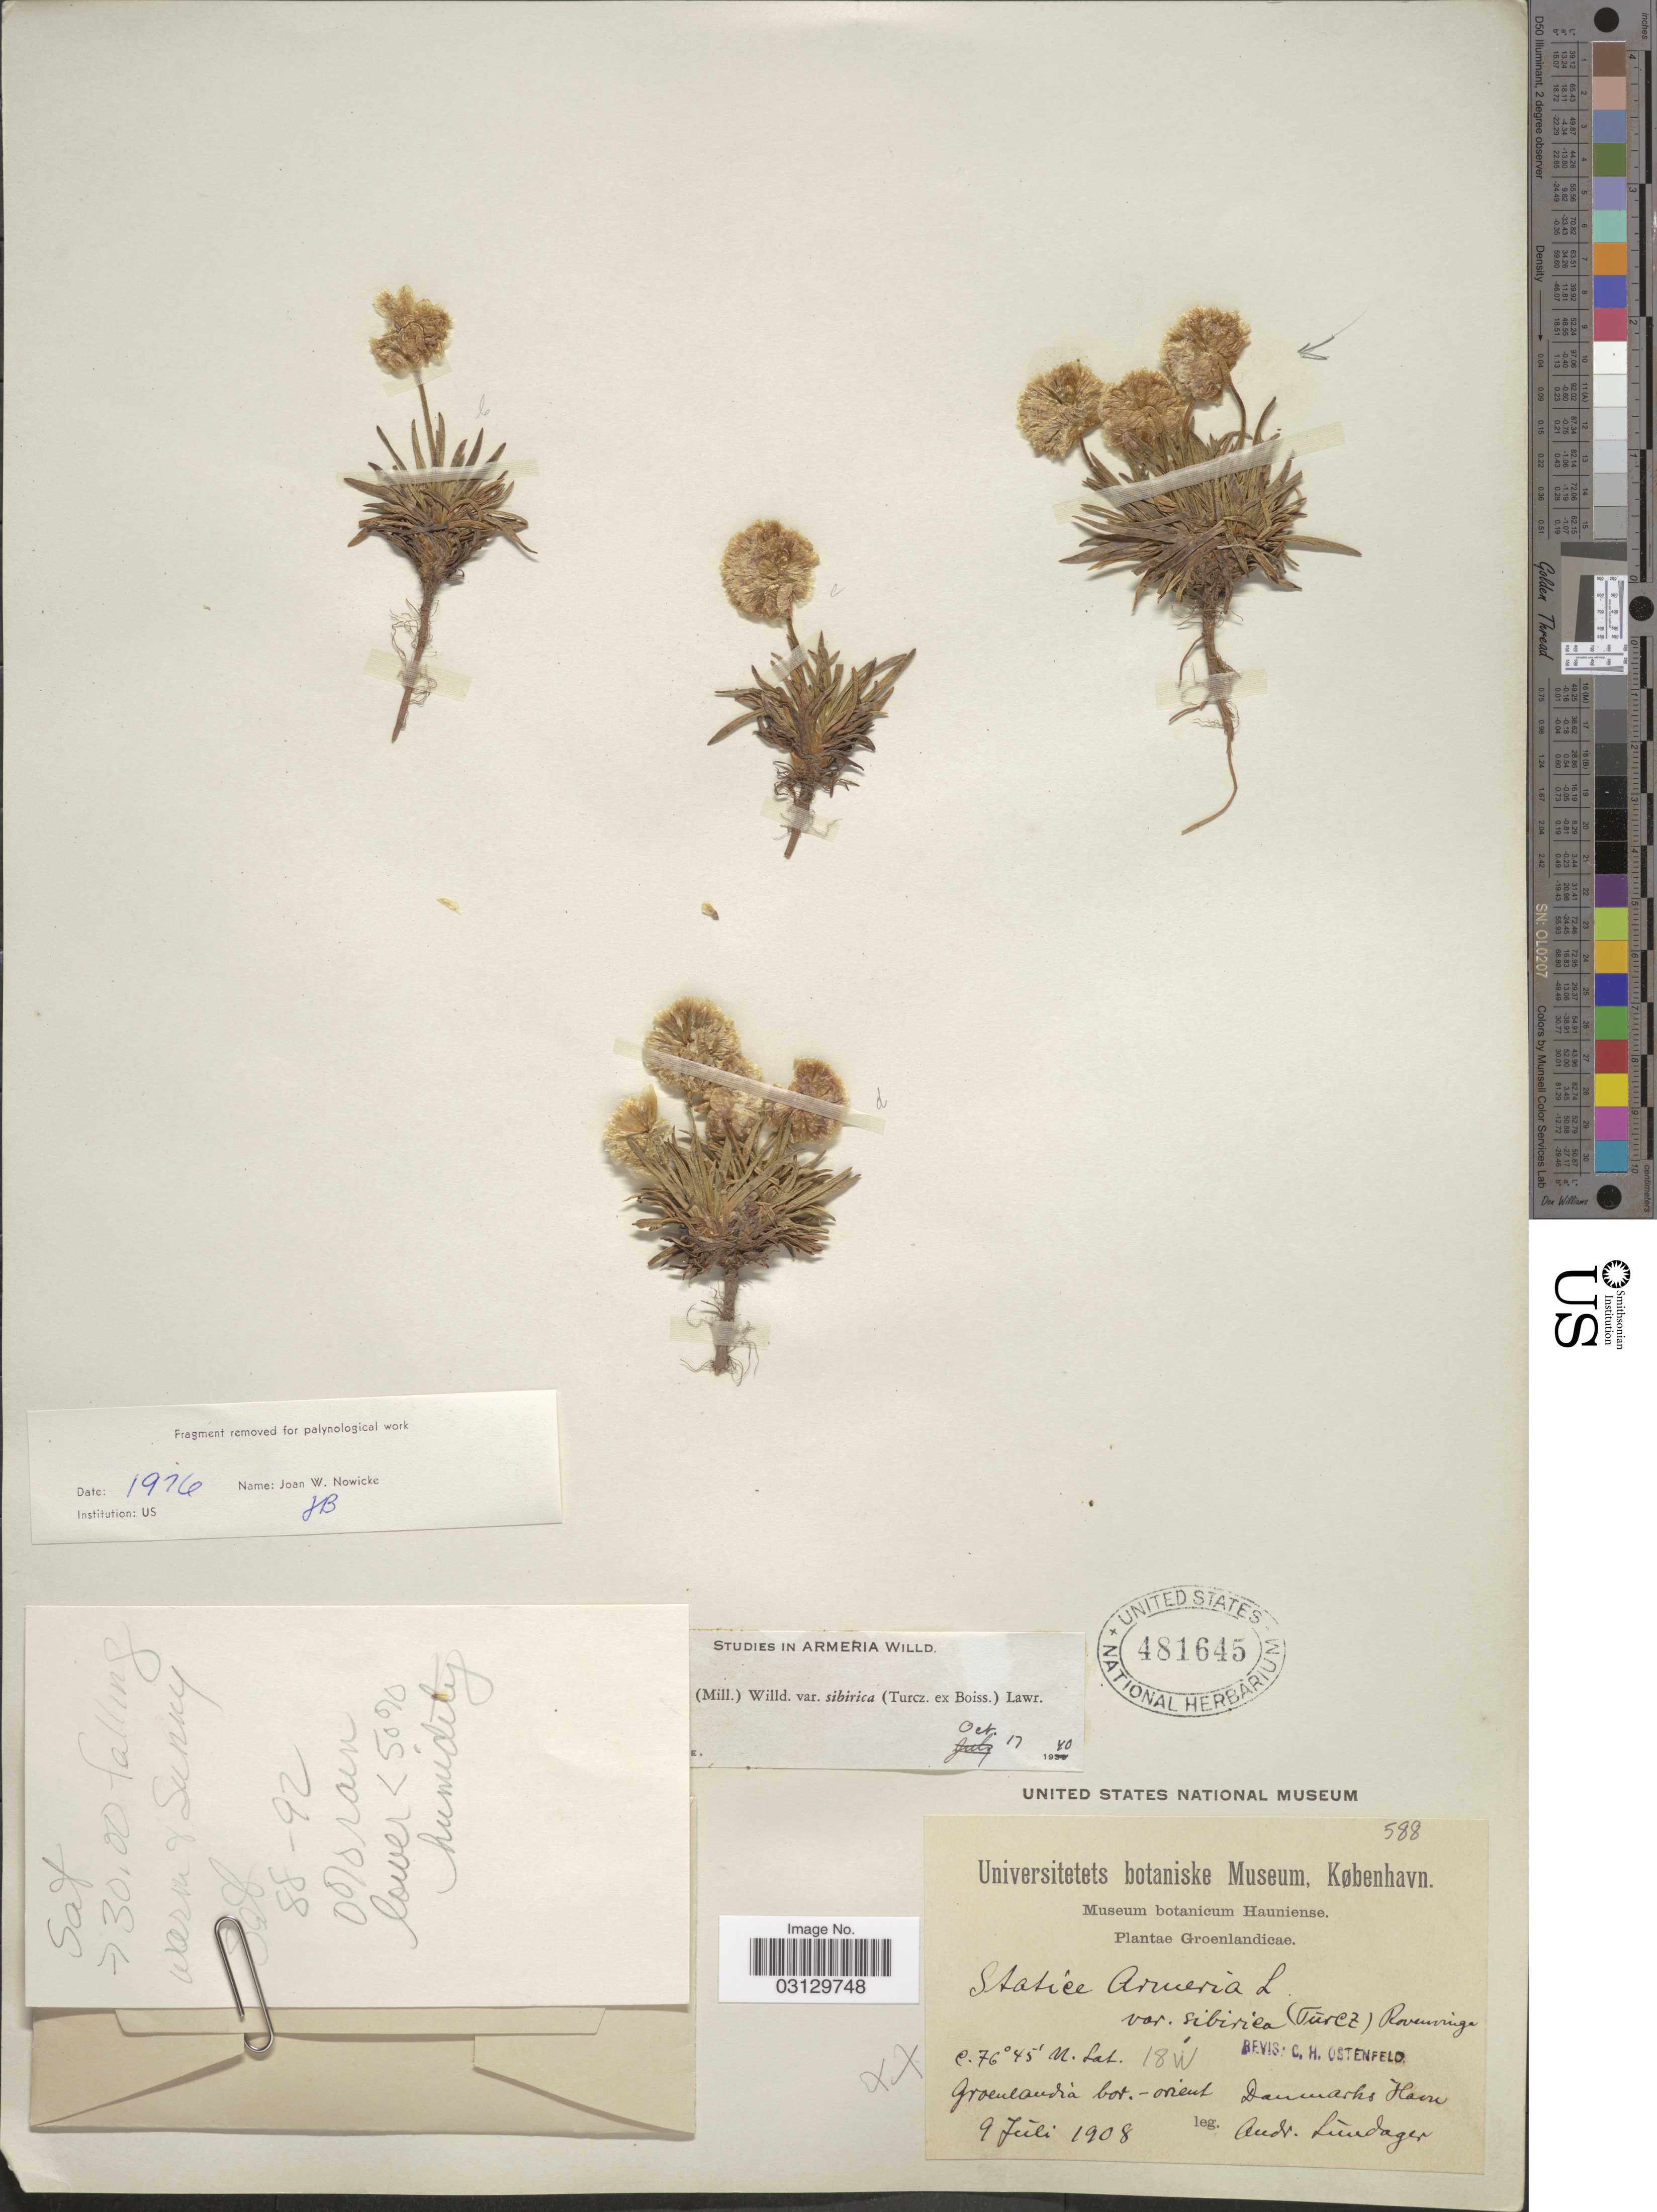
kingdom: Plantae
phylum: Tracheophyta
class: Magnoliopsida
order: Caryophyllales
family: Plumbaginaceae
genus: Armeria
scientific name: Armeria maritima subsp. sibirica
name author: (Turcz. ex Boiss.) Nyman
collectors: A. Lundager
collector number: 588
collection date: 1908-07-09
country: Greenland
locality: Groenlandia bor.-orient Danmarks Ham.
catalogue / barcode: US 481645